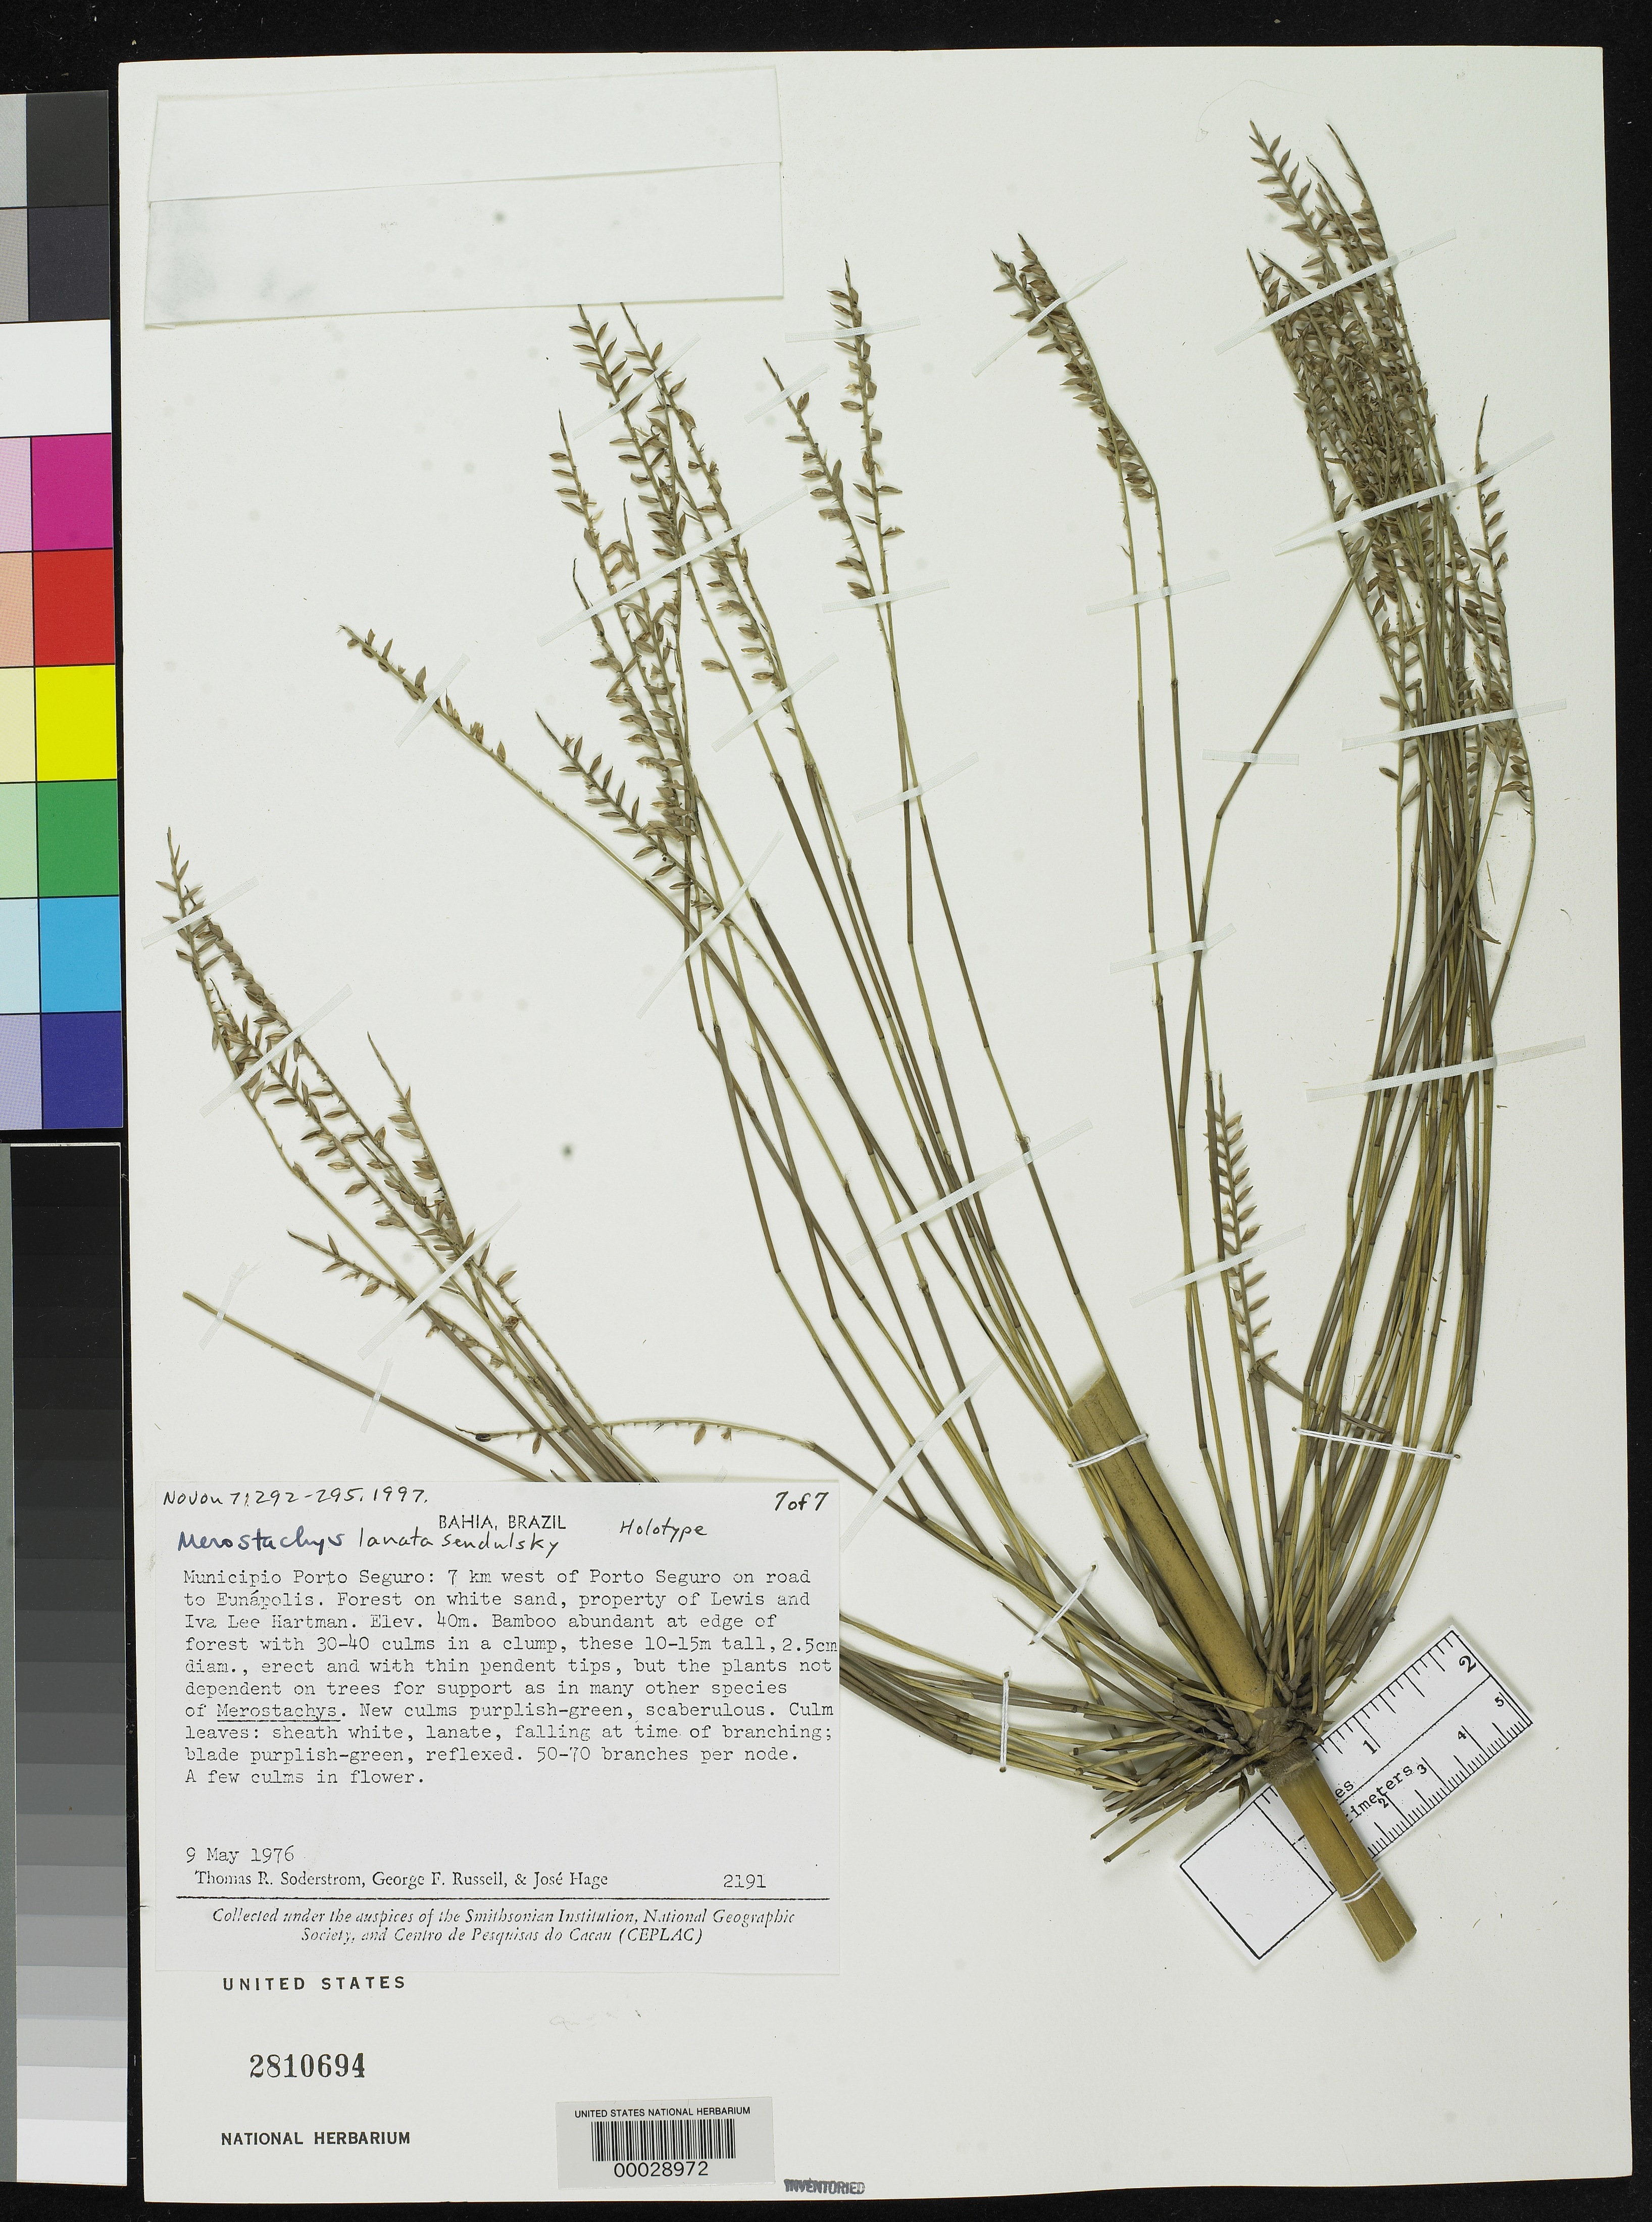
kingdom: Plantae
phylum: Tracheophyta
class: Liliopsida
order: Poales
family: Poaceae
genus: Merostachys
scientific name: Merostachys lanata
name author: Send.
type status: Holotype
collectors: T. R. Soderstrom, G. Russell & J. Hage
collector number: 2191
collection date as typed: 09 May 1976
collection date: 1976-05-09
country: Brazil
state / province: Bahia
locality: Municipio Porto Seguro: 7 km west of Porto Seguro on road to Eunápolis, property of Lewis and Iva Lee Hartman.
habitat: Forest on white sand.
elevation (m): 40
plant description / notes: Holotype mounted on 7 sheets.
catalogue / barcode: US 2810694